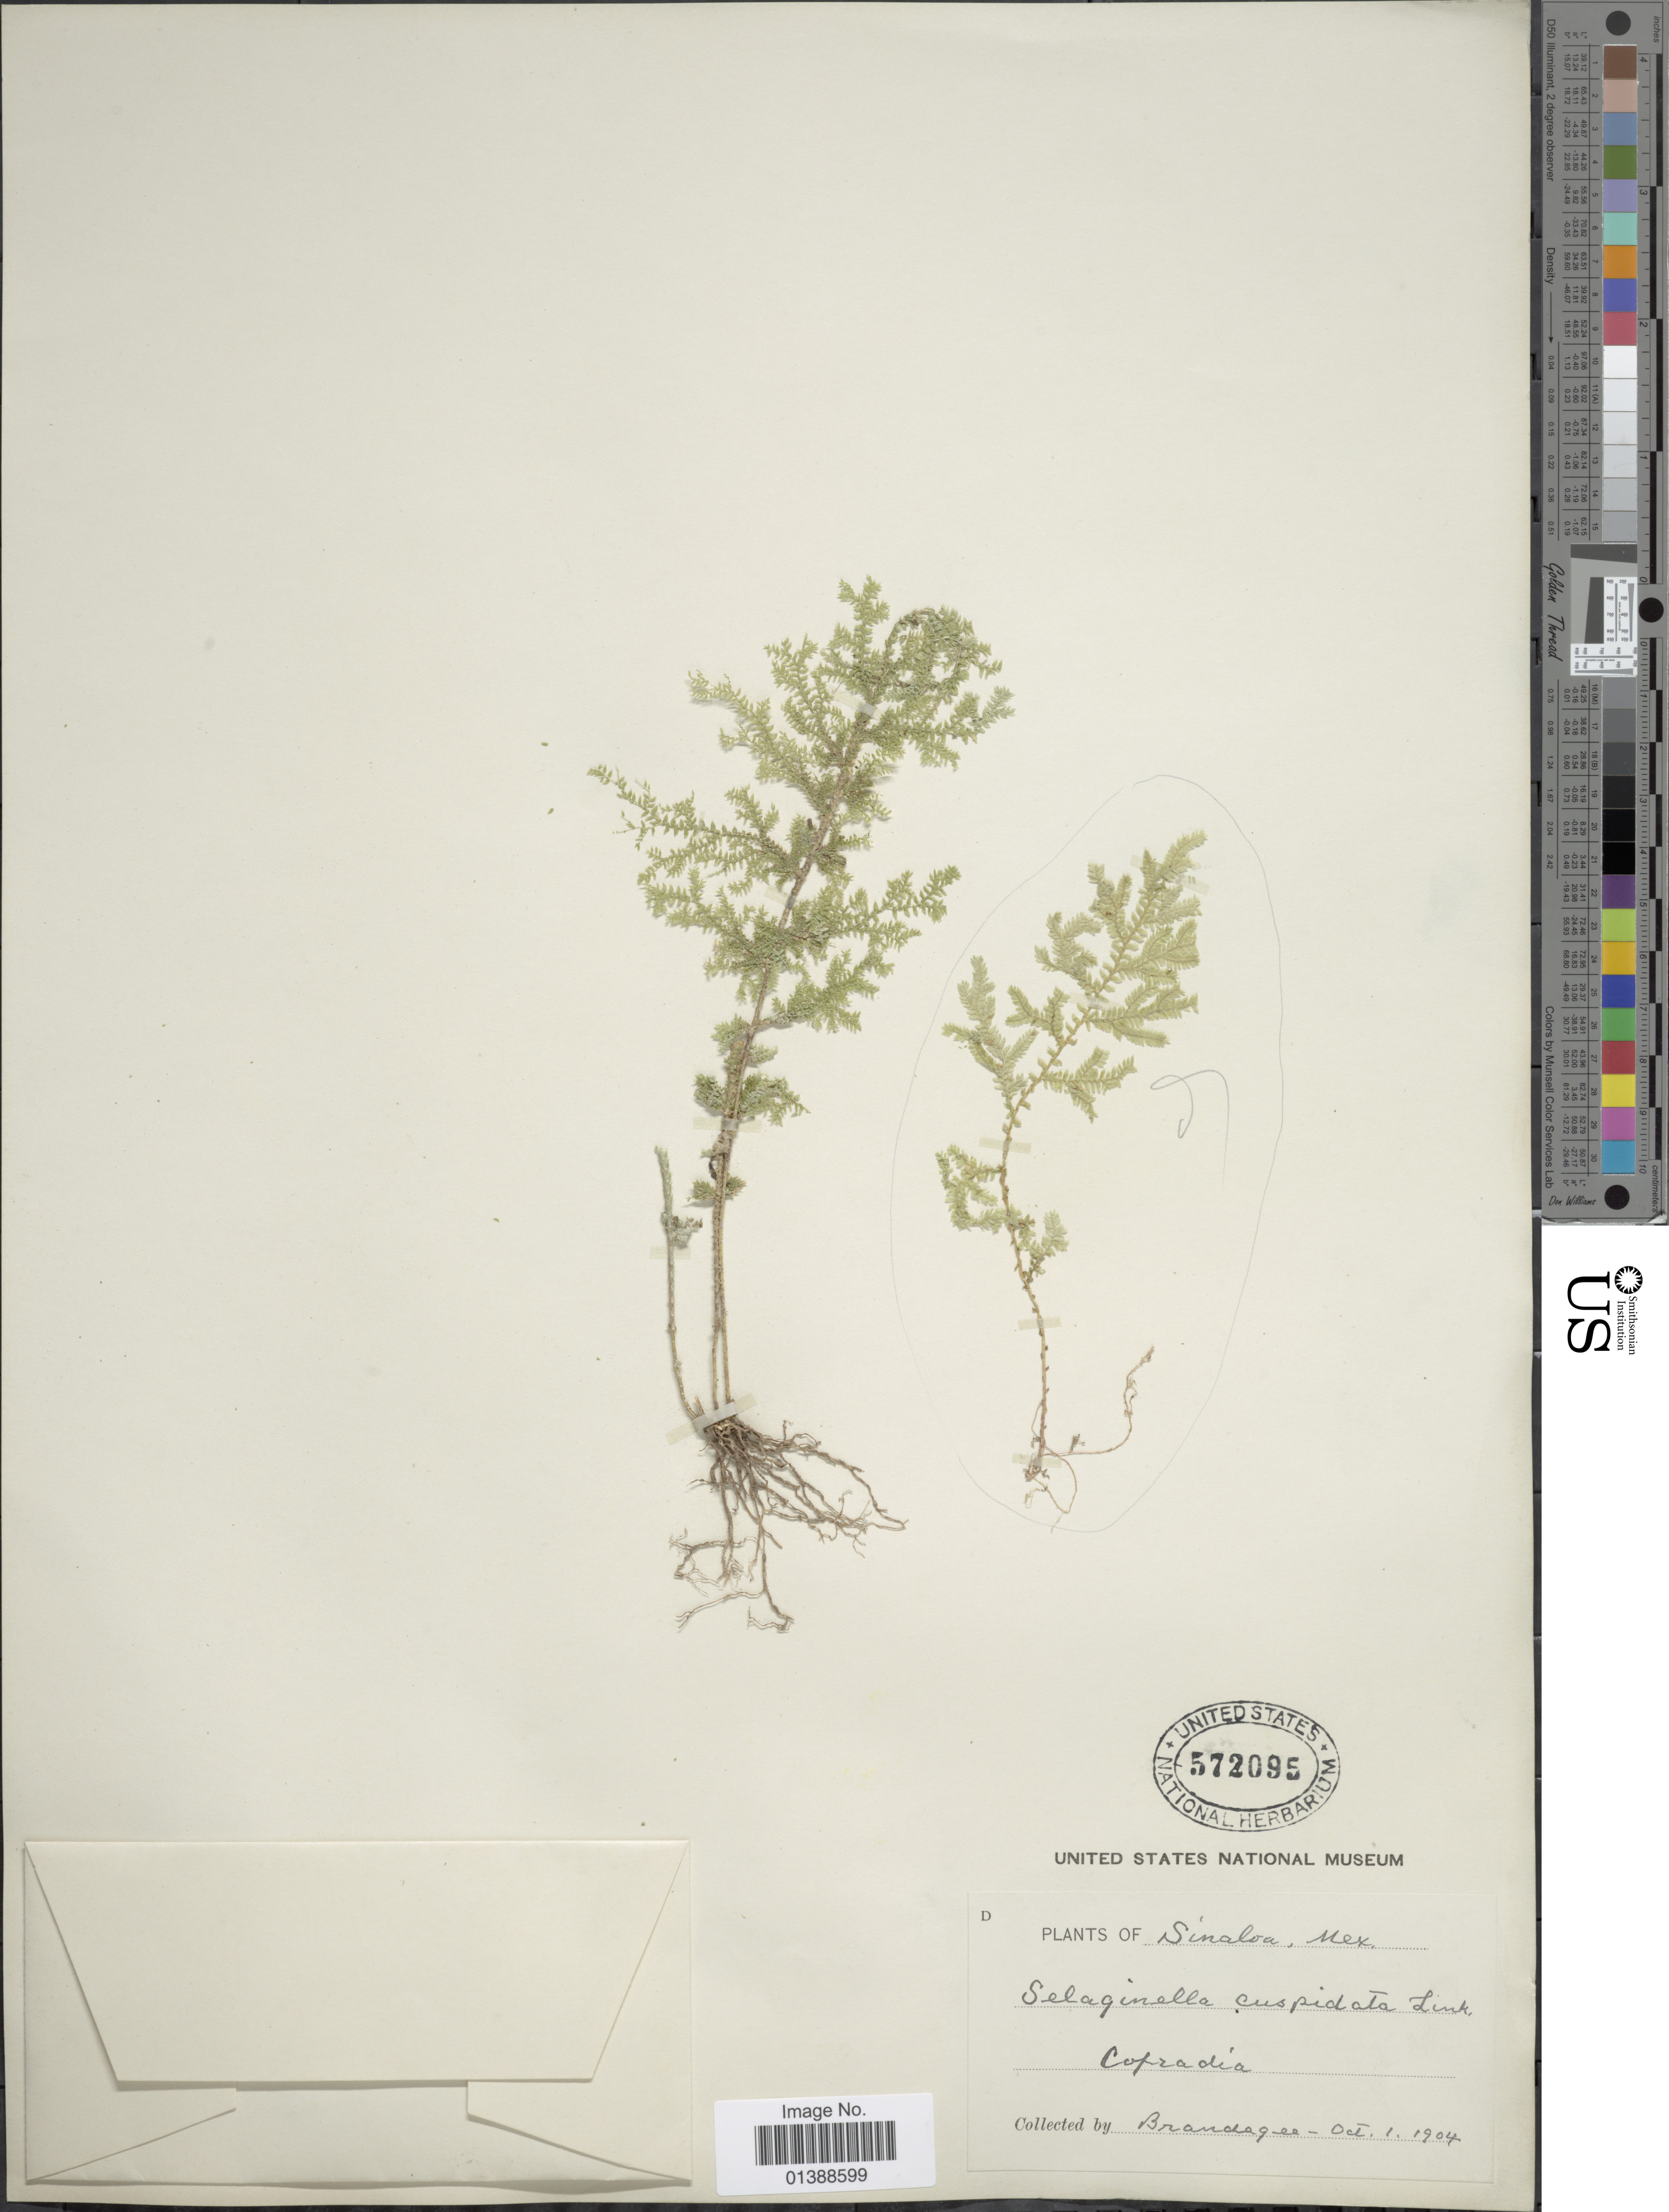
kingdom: Plantae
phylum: Tracheophyta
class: Lycopodiopsida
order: Selaginellales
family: Selaginellaceae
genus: Selaginella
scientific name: Selaginella pallescens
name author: (C. Presl) Spring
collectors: -- Brandegee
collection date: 1904-10-01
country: Mexico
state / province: Sinaloa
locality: Cofradia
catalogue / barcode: US 572095